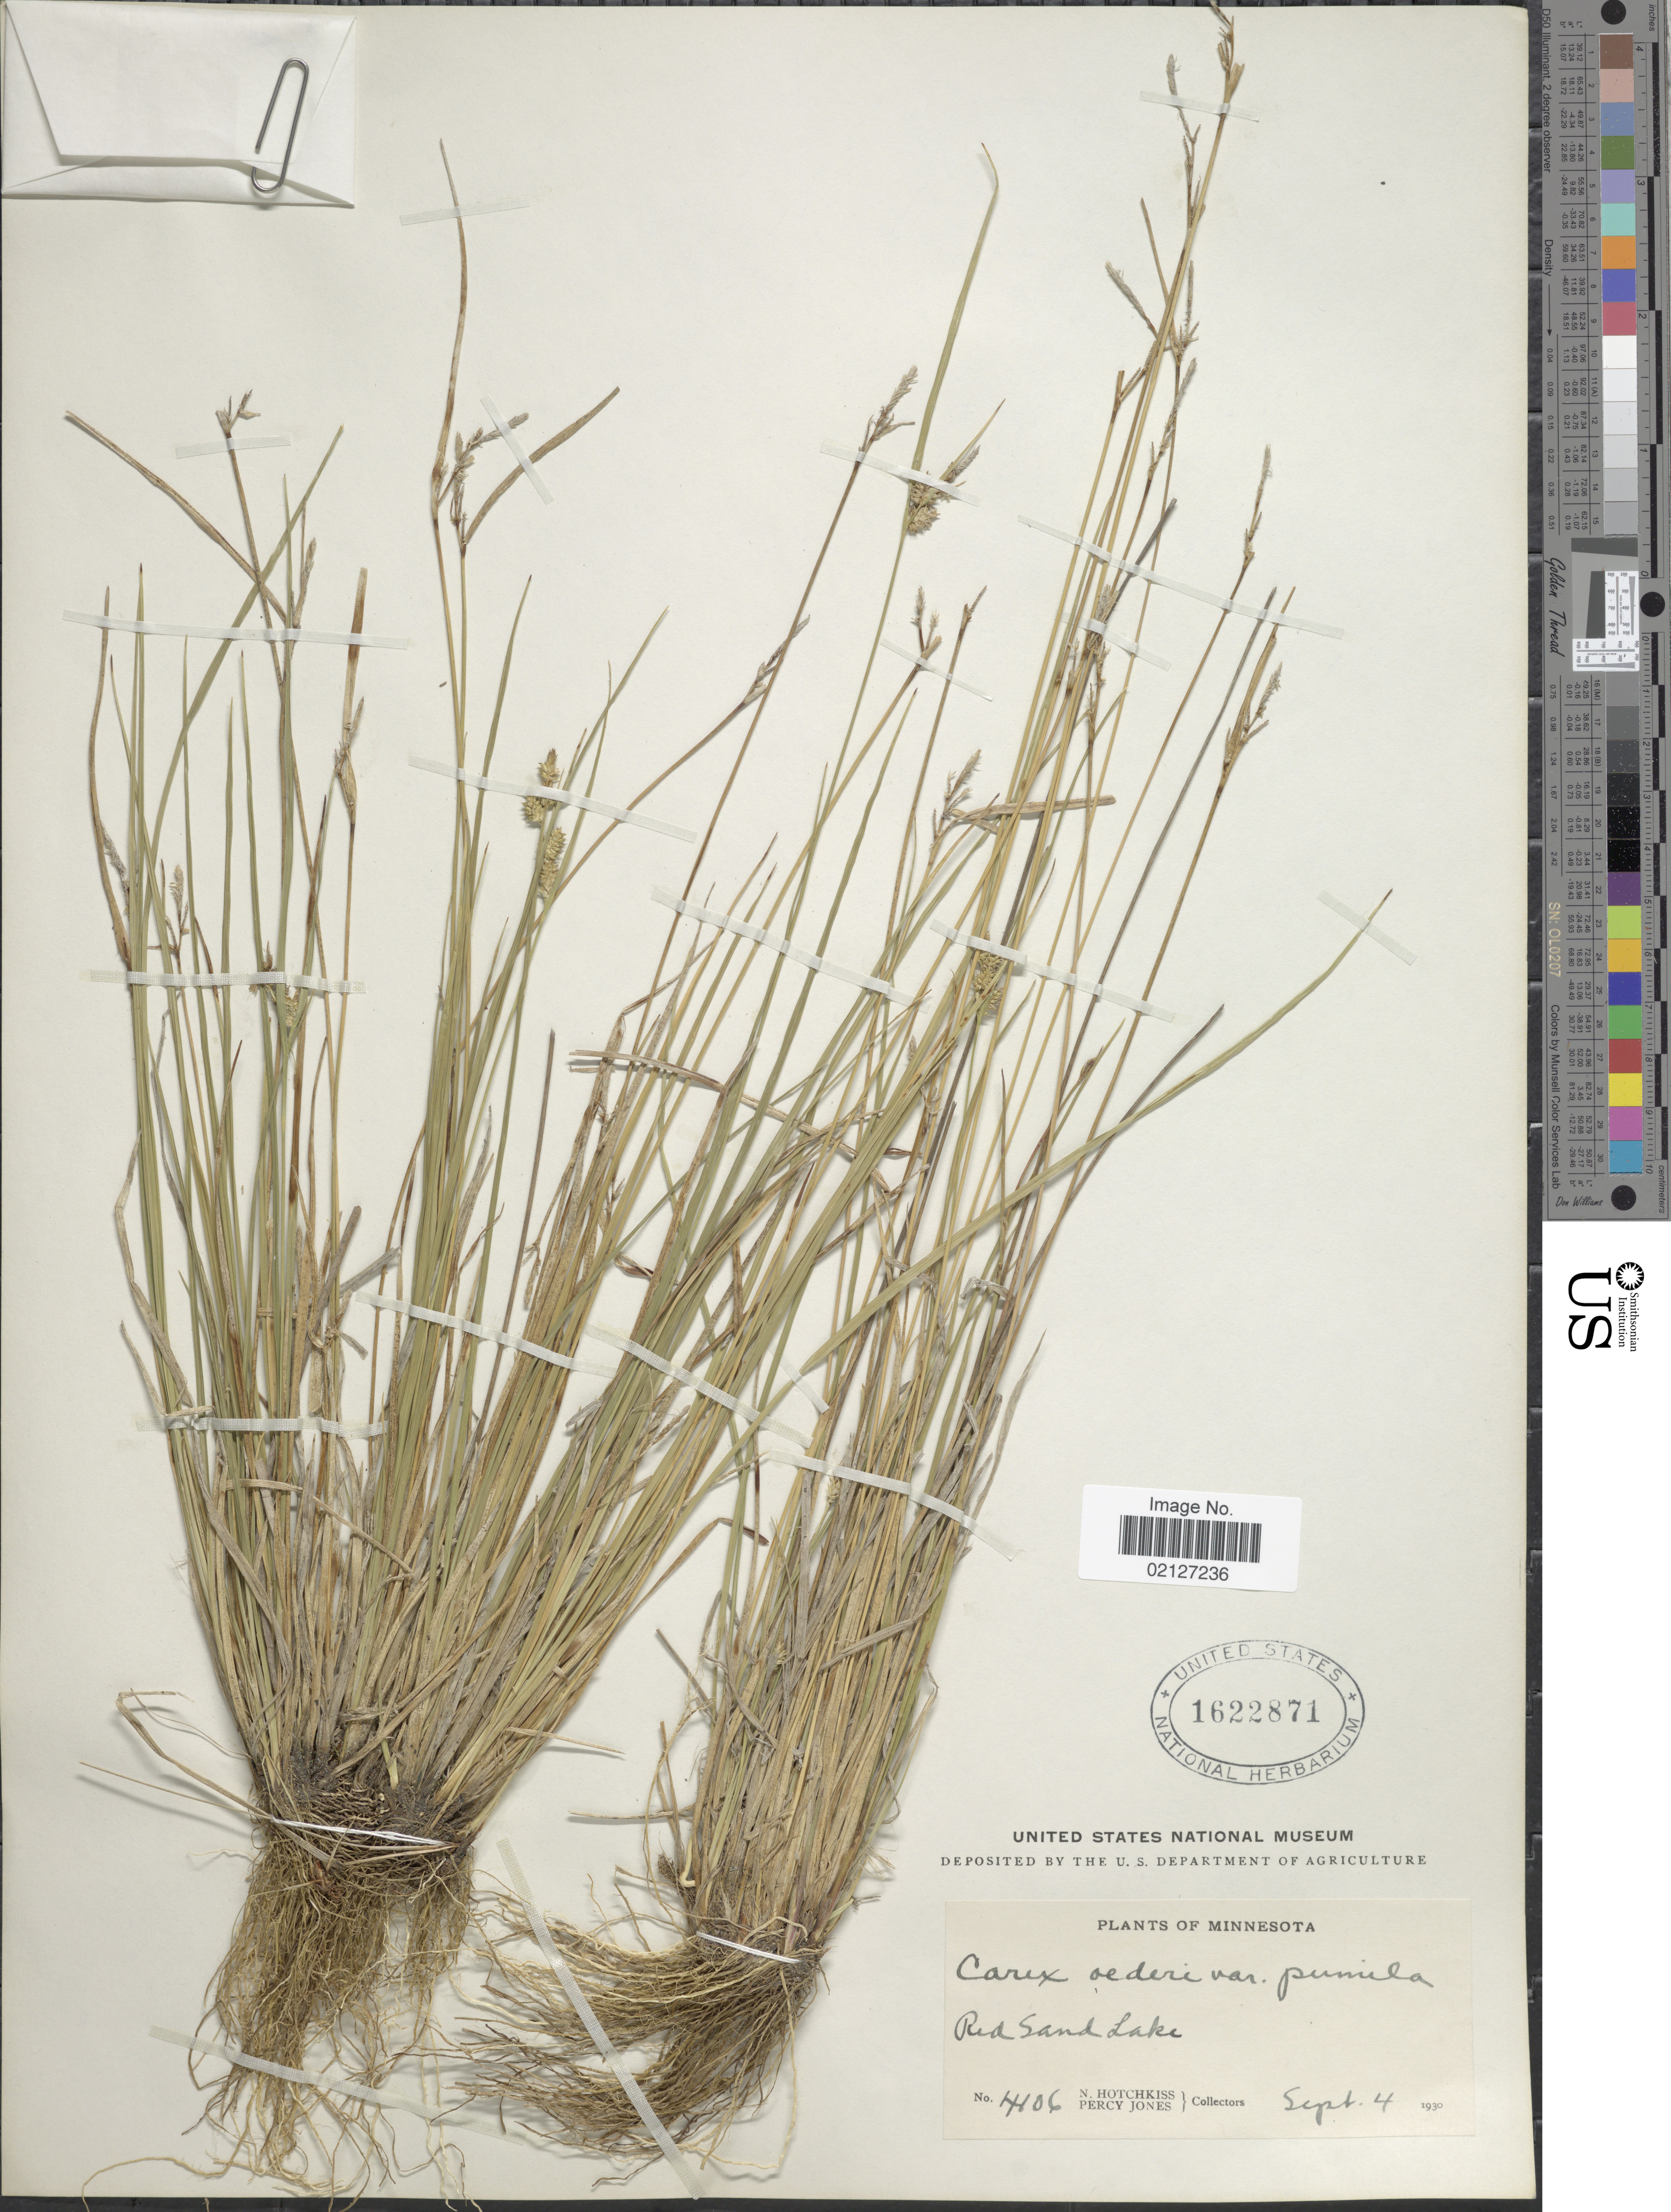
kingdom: Plantae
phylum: Tracheophyta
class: Liliopsida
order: Poales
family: Cyperaceae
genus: Carex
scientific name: Carex oederi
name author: Retz.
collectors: N. Hotchkiss & P. Jones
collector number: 4106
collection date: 1930-09-04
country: United States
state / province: Michigan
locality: Red Sand Lake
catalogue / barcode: US 1622871